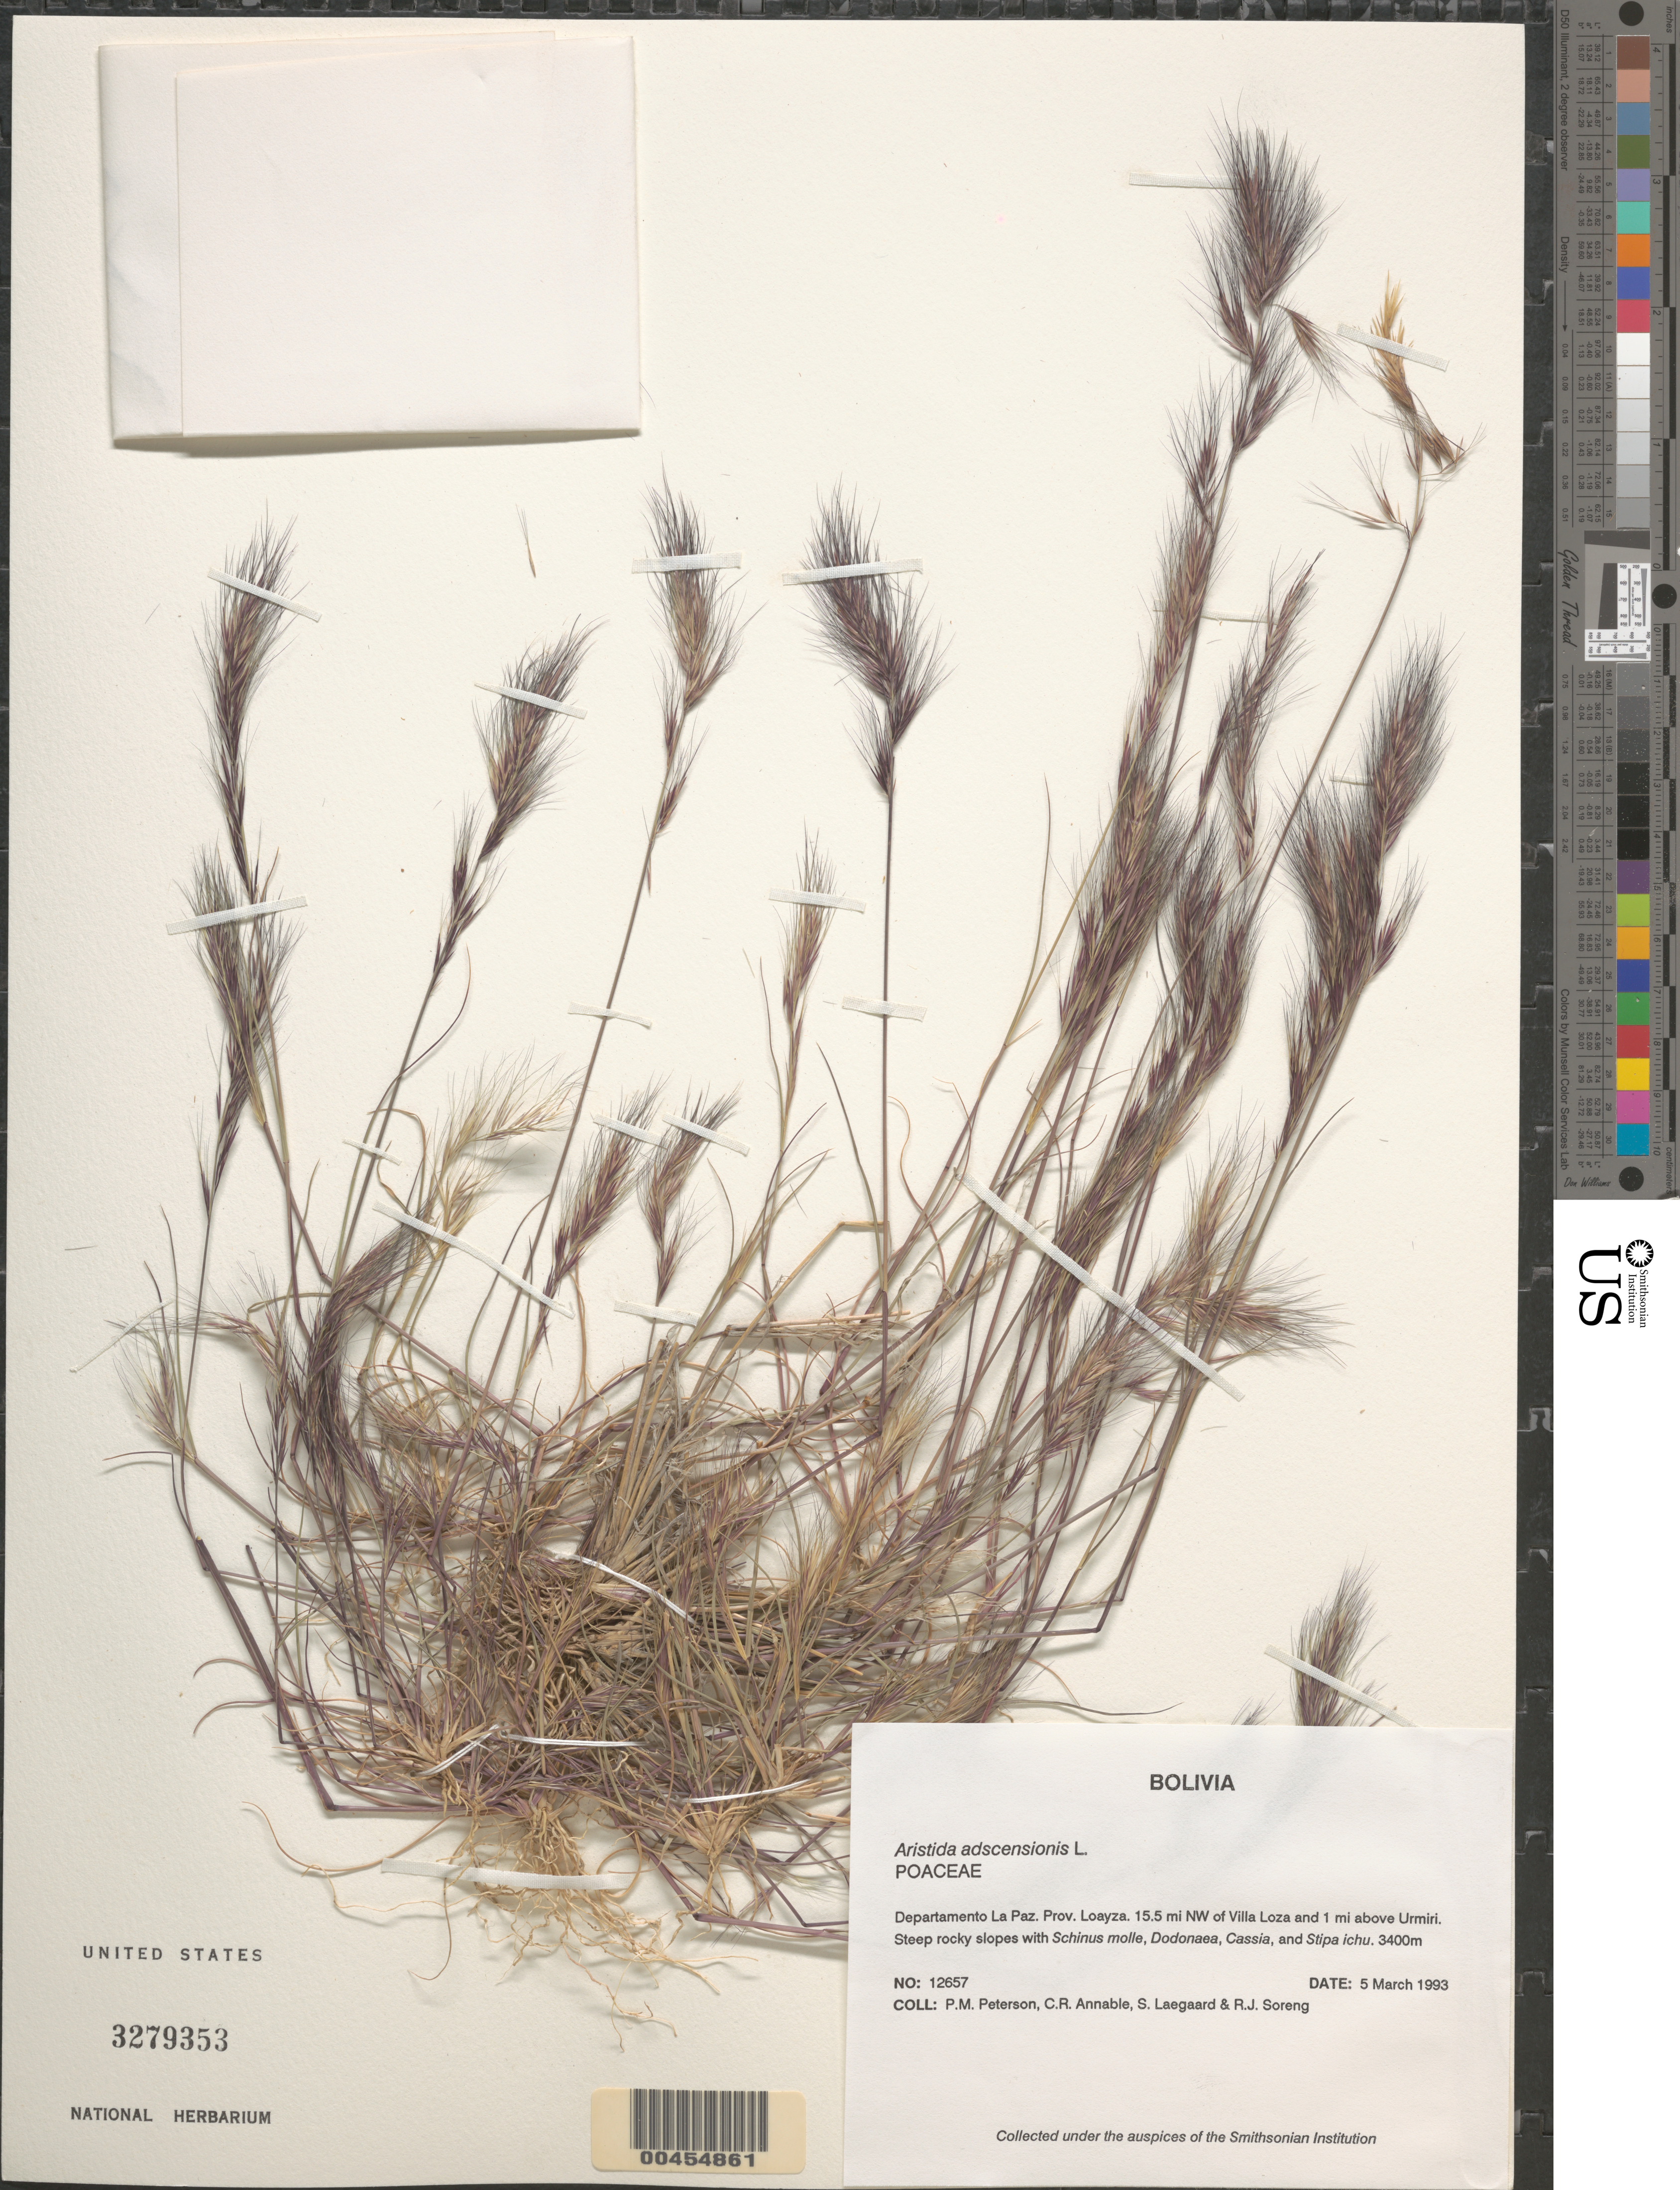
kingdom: Plantae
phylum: Tracheophyta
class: Liliopsida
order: Poales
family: Poaceae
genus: Aristida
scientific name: Aristida adscensionis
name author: L.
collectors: P. M. Peterson, C. R. Annable, S. Lægaard & R. J. Soreng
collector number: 12657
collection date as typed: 05 Mar 1993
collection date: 1993-03-05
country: Bolivia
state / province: La Paz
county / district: Loayza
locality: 15.5 mi NW of Villa Loza and 1 mi above Urmiri.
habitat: Steep rocky slopes with Schinus molle, Dodonaea, Cassia, and Stipa ichu.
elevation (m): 3400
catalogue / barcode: US 3279353